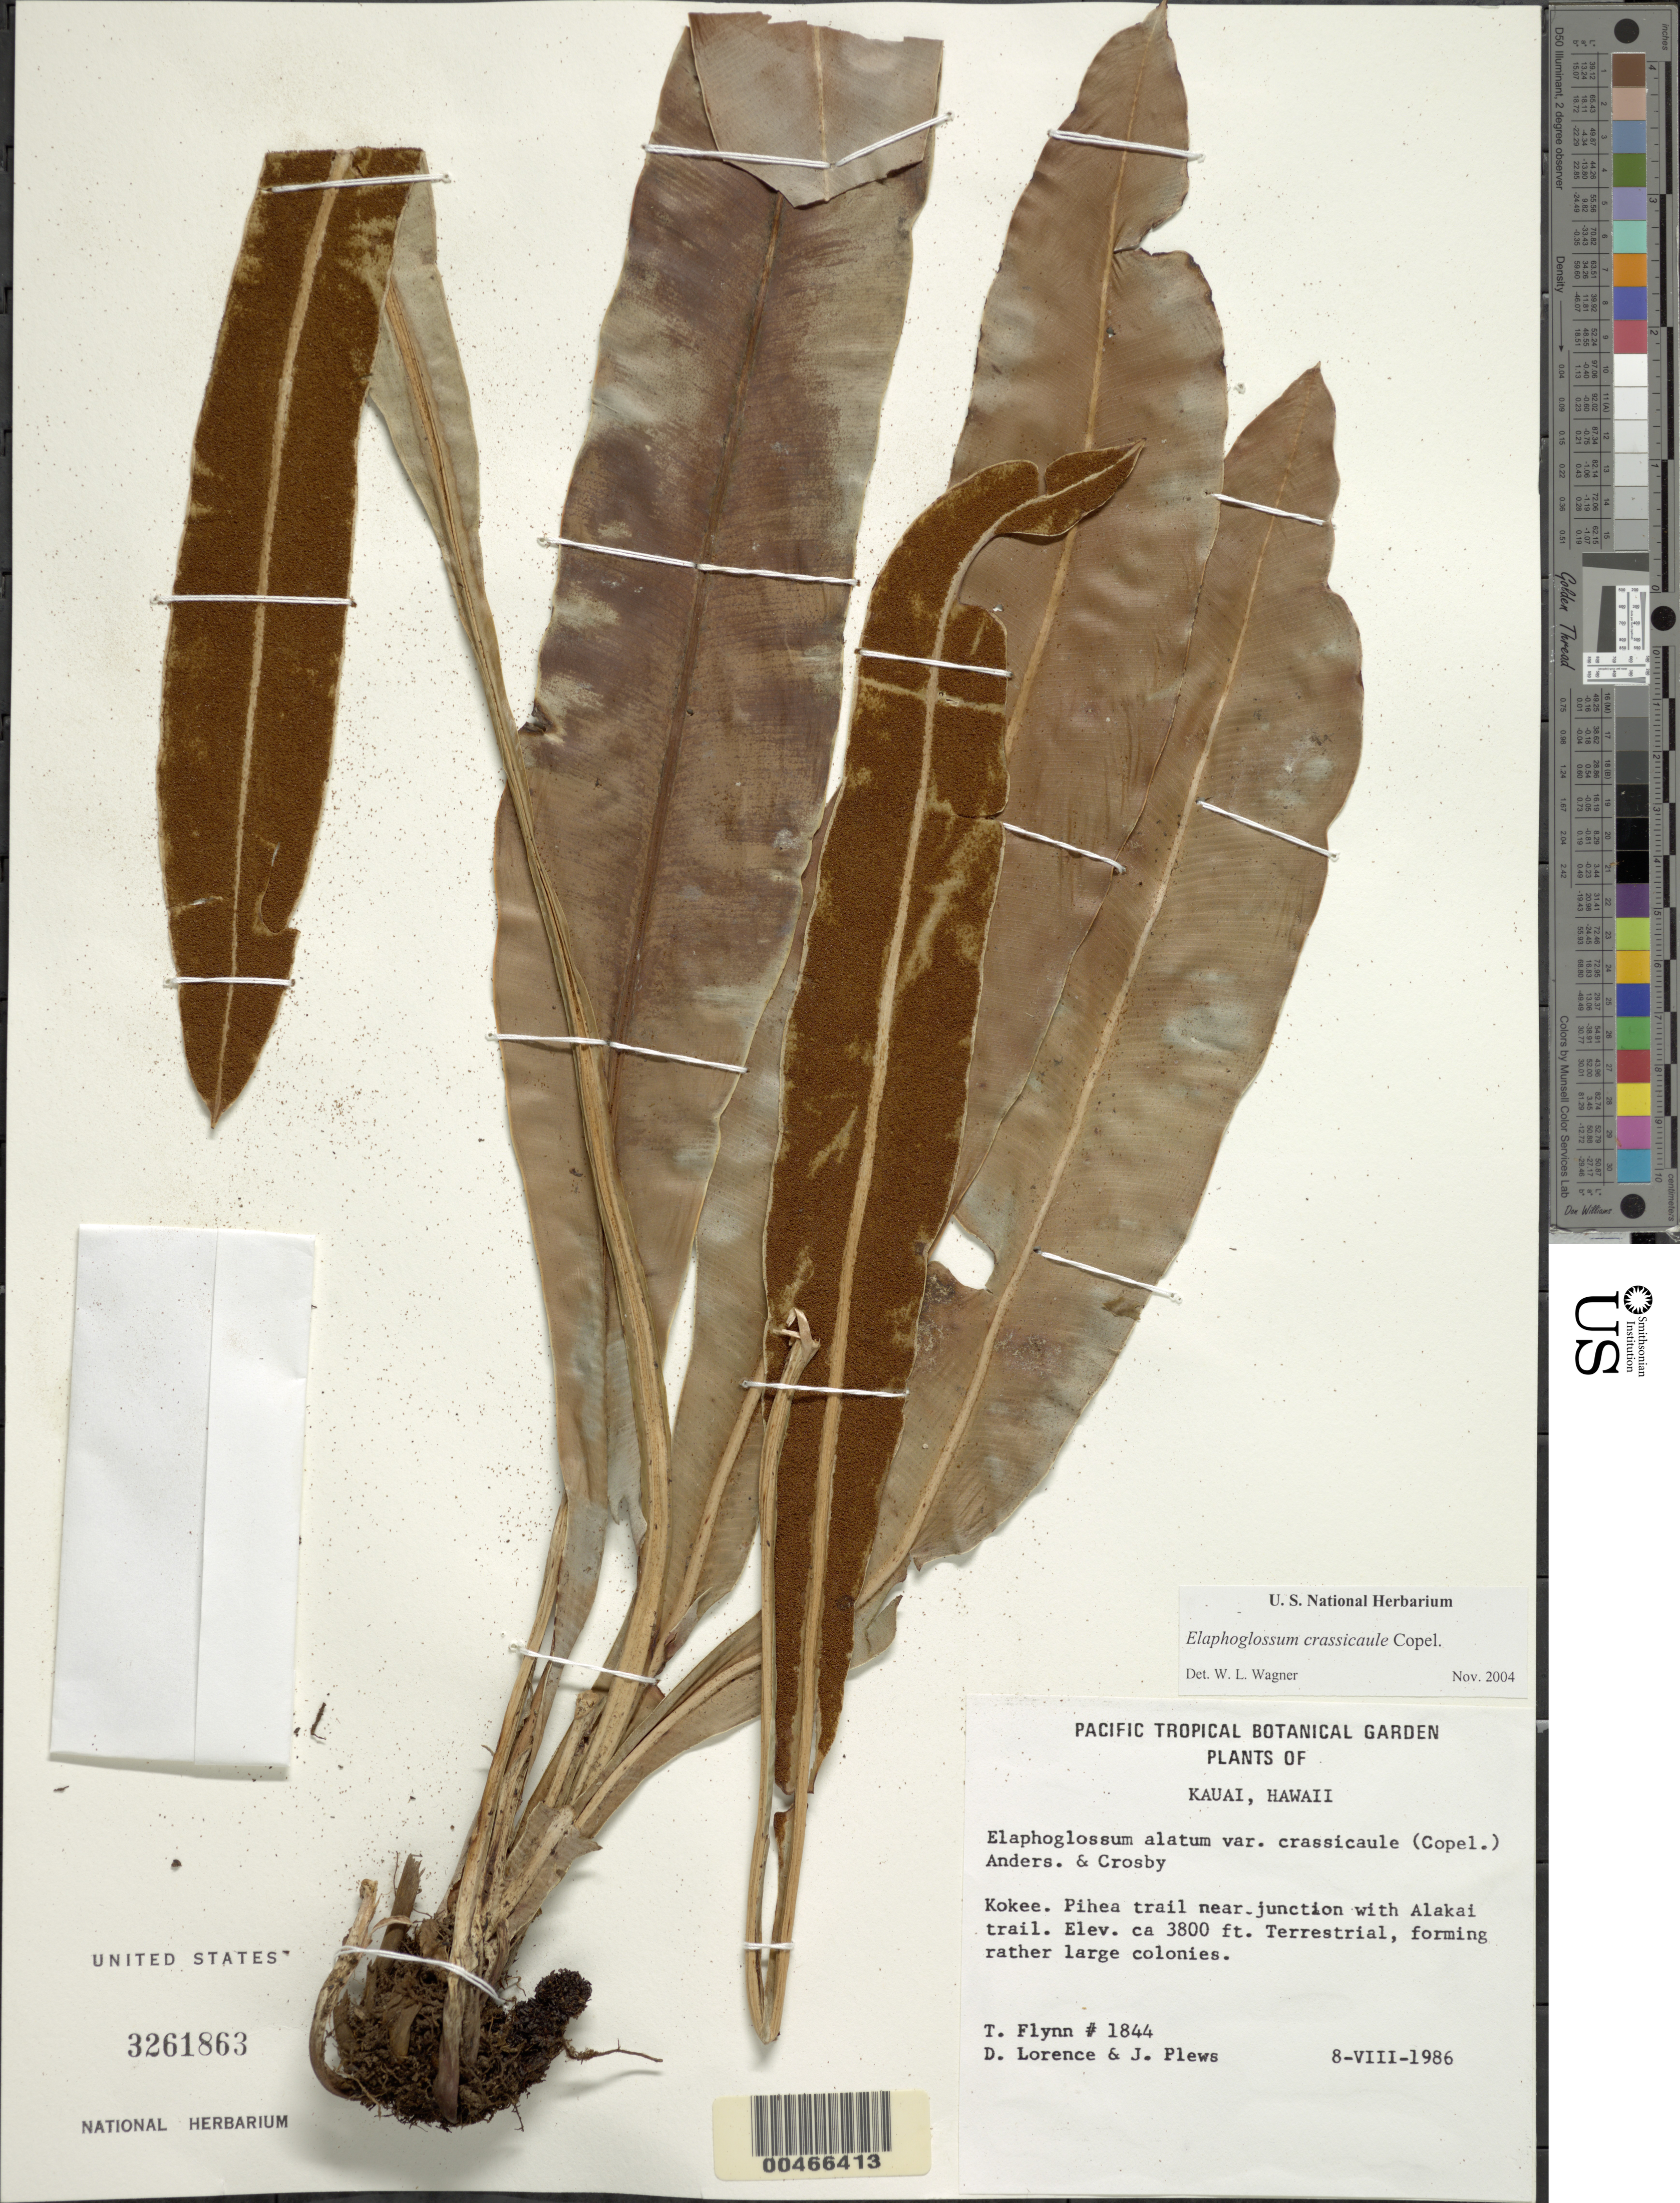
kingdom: Plantae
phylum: Tracheophyta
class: Polypodiopsida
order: Polypodiales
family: Dryopteridaceae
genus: Elaphoglossum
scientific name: Elaphoglossum crassicaule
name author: Copel.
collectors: T. W. Flynn, D. Lorence & J. Plews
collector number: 1844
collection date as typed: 8 Aug 1986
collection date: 1986-08-08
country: United States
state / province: Hawaii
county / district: Kauai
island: Kaua'i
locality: Kokee. Pihea trail near junction with Alakai trail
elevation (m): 1158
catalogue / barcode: US 3261863